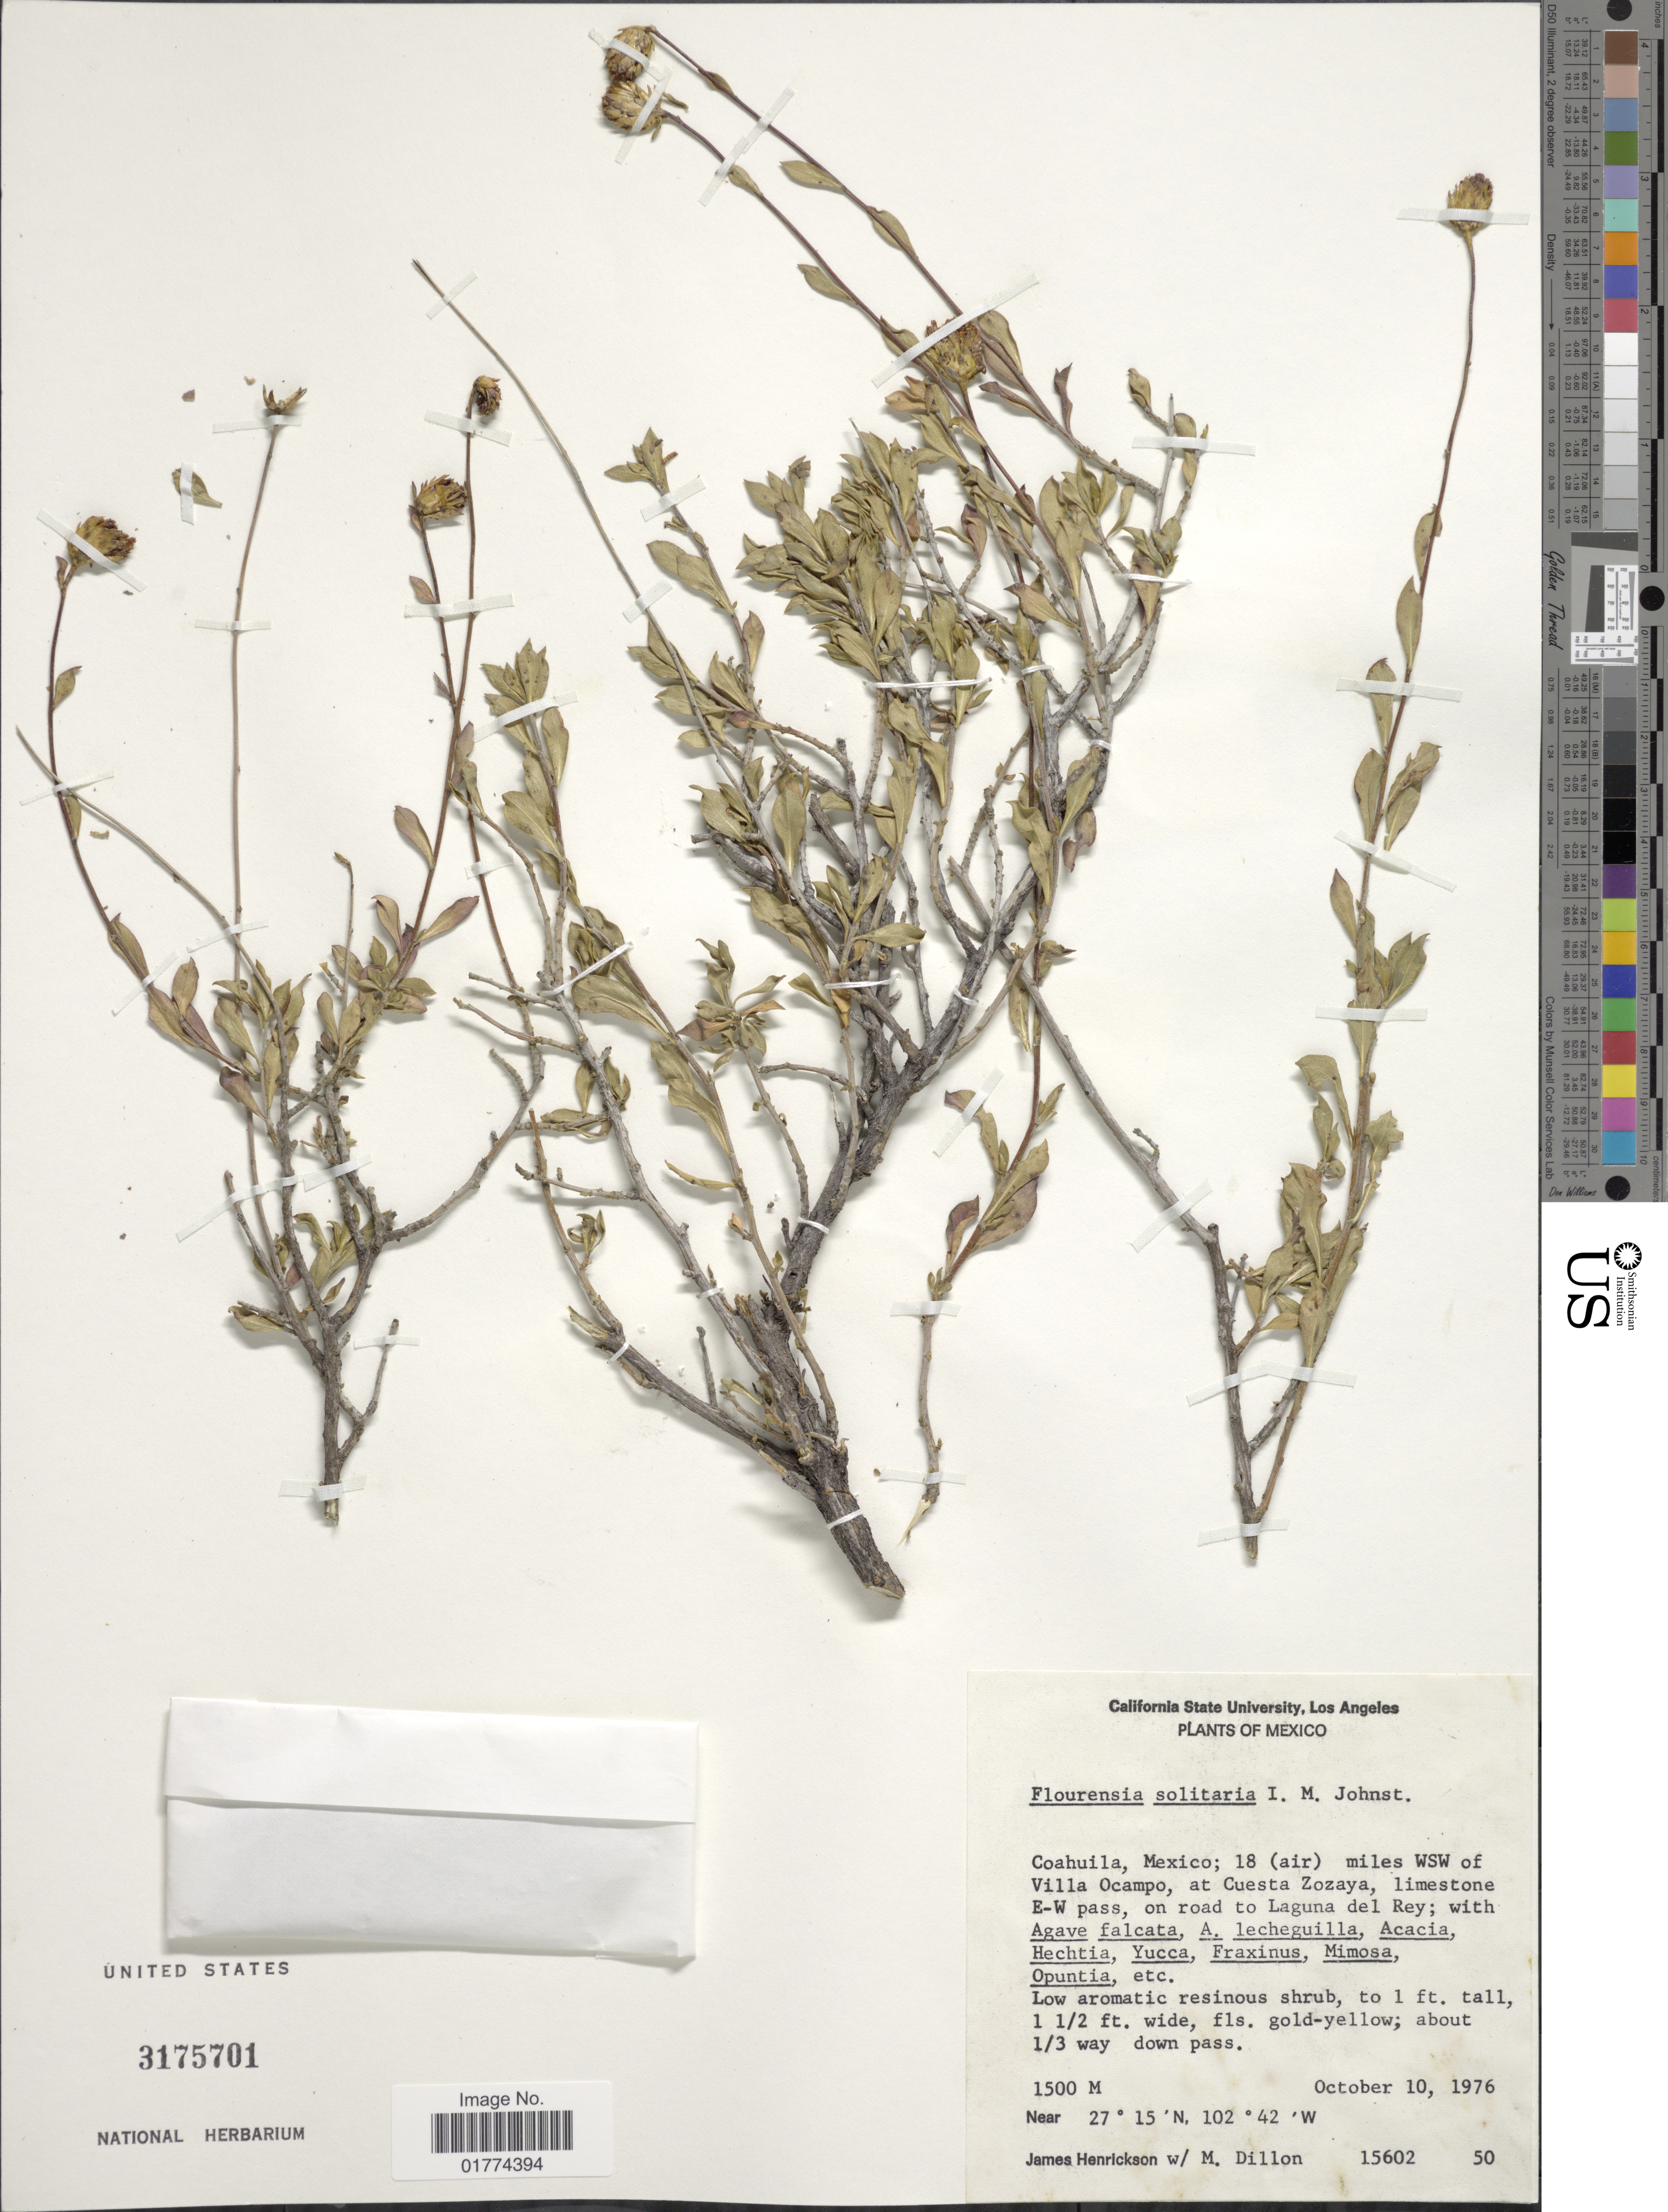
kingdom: Plantae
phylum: Tracheophyta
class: Magnoliopsida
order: Asterales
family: Asteraceae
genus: Flourensia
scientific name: Flourensia solitaria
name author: S.F. Blake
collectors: J. Henrickson & M. O. Dillon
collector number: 15602/50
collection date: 1976-10-10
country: Mexico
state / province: Coahuila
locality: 18 (air0 miles WSW of Villa Ocamp, at Guesta Zozoya, limestone E-W pass, on road to laguna del Rey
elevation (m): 1500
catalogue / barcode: US 3175701